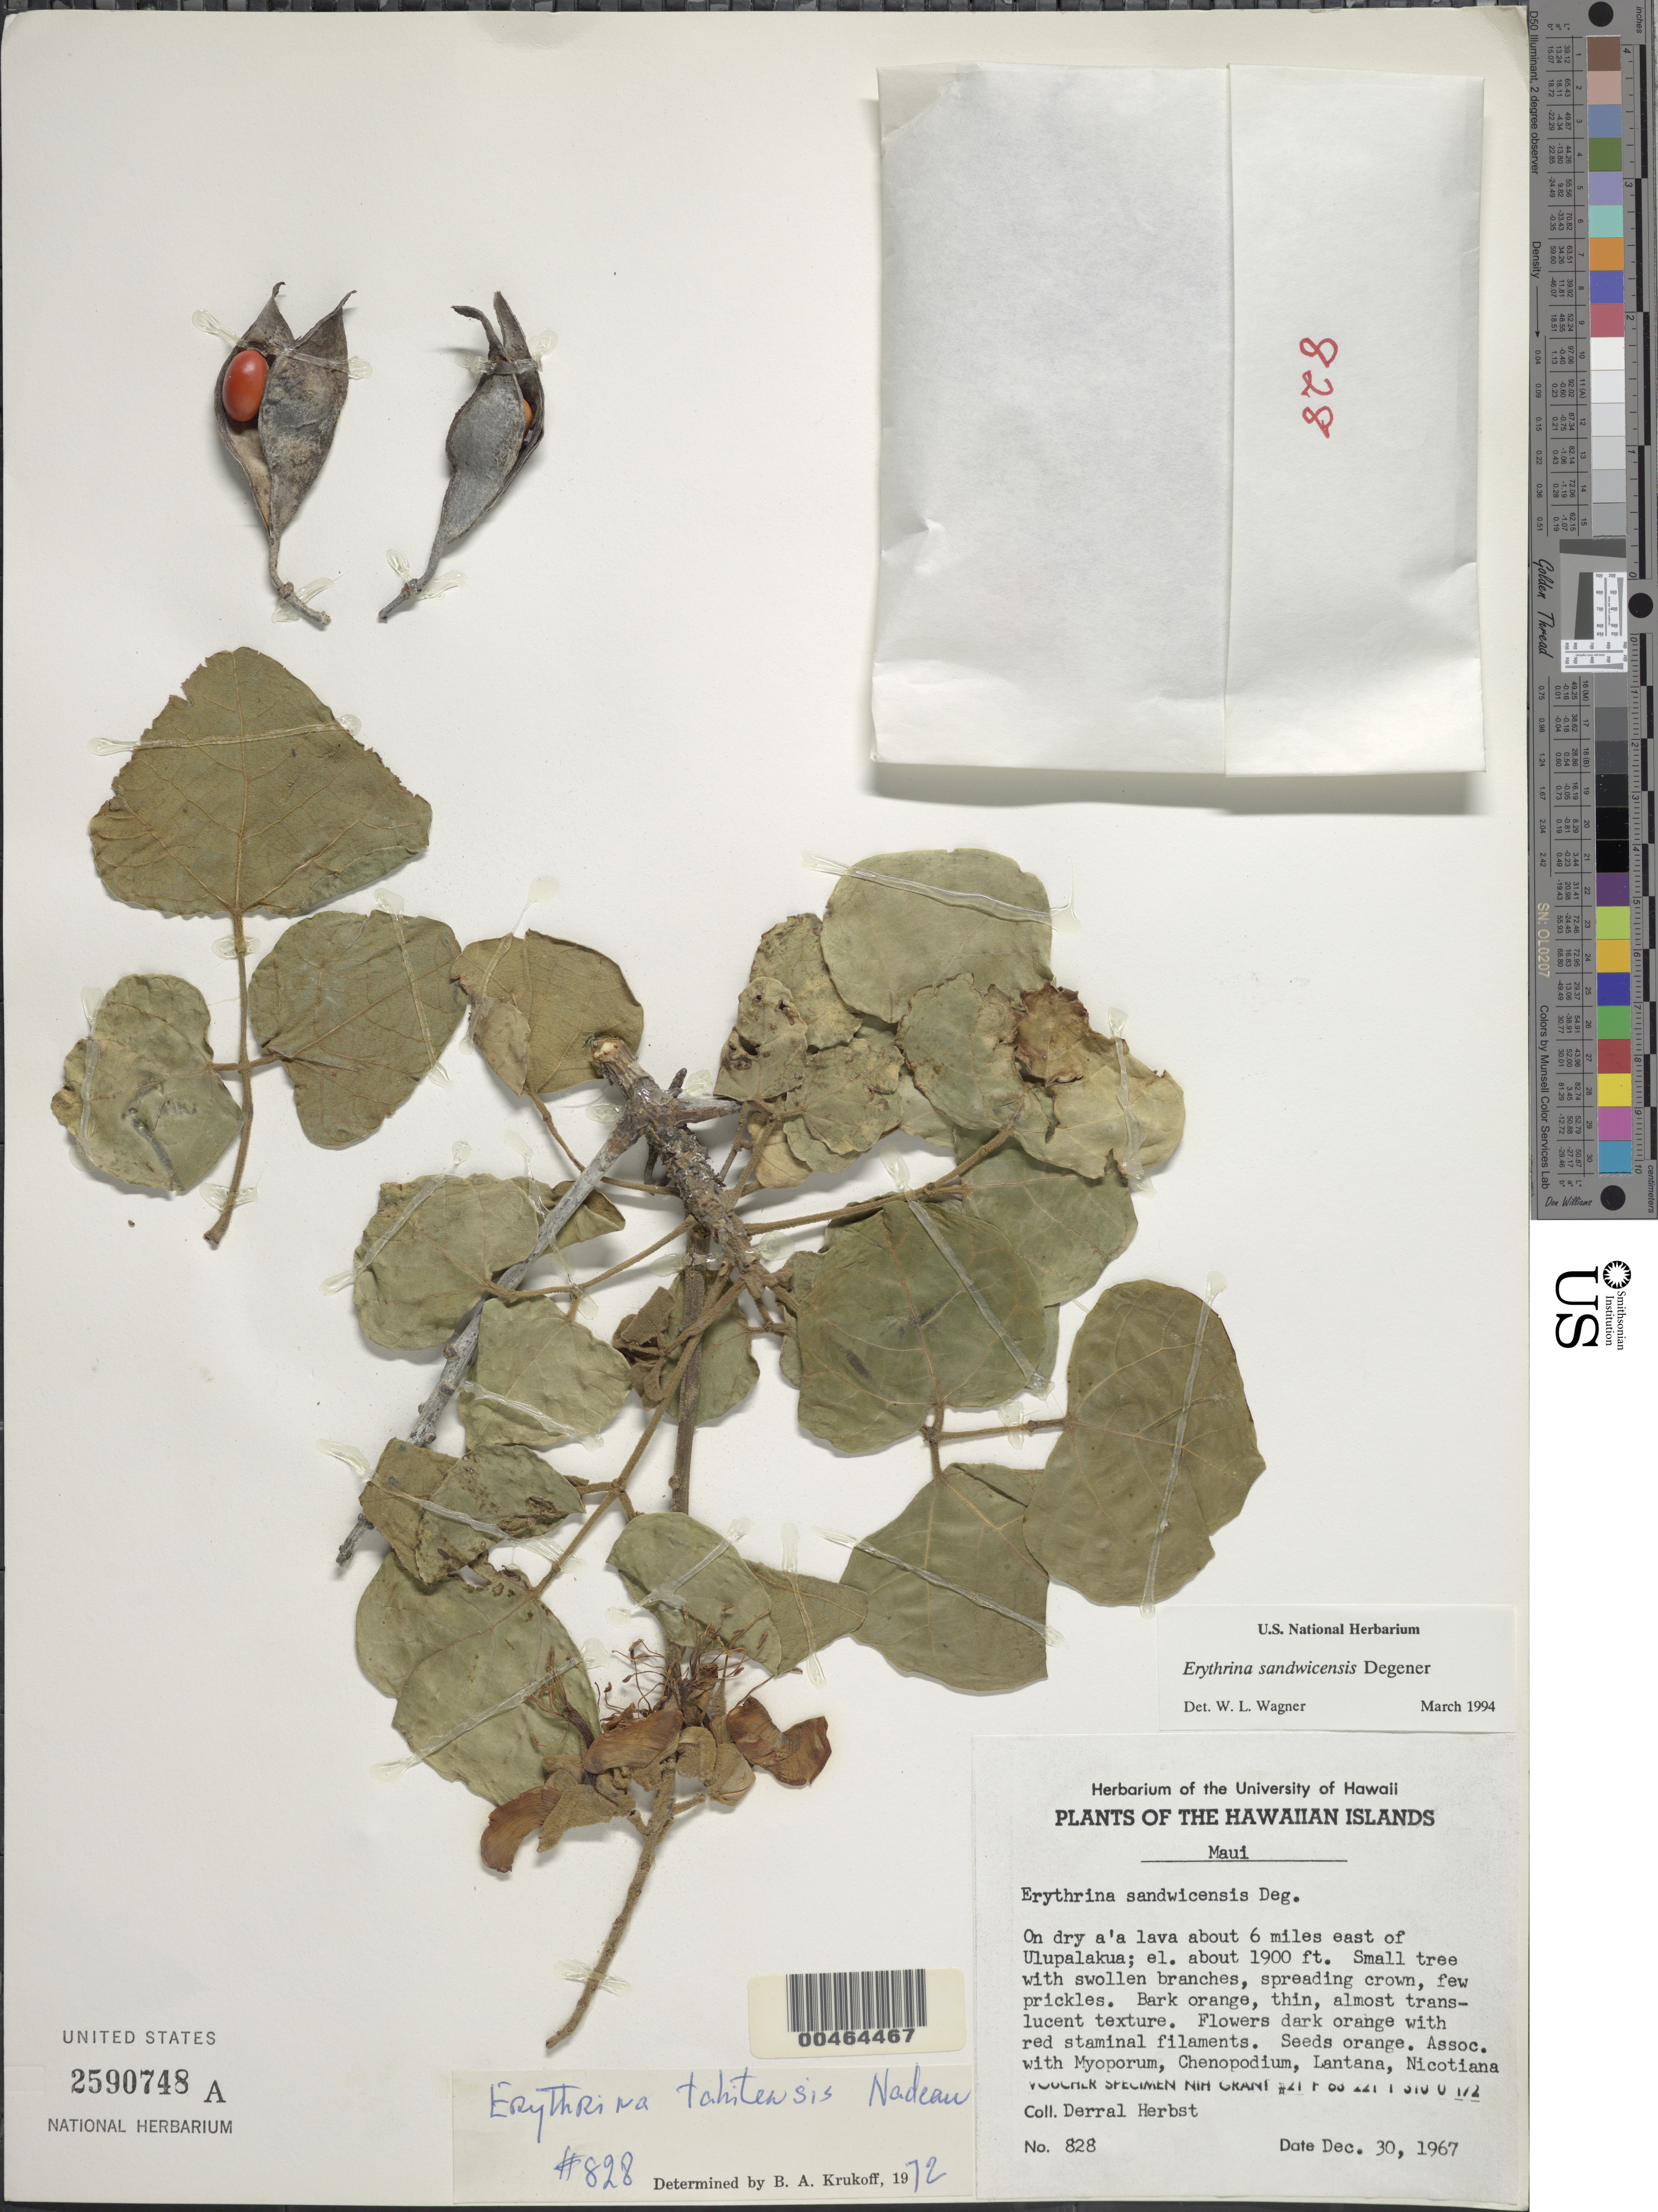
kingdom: Plantae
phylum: Tracheophyta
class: Magnoliopsida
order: Fabales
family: Fabaceae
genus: Erythrina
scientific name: Erythrina sandwicensis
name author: O. Deg.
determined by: Wagner, W. L., (BOT), Smithsonian Institution - National Museum of Natural History (UNITED STATES)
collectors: D. R. Herbst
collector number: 828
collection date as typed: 30 Dec 1967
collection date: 1967-12-30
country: United States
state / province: Hawaii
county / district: Maui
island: Maui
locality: About 6 miles east of Ulupalakua.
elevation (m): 579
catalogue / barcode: US 2590748A